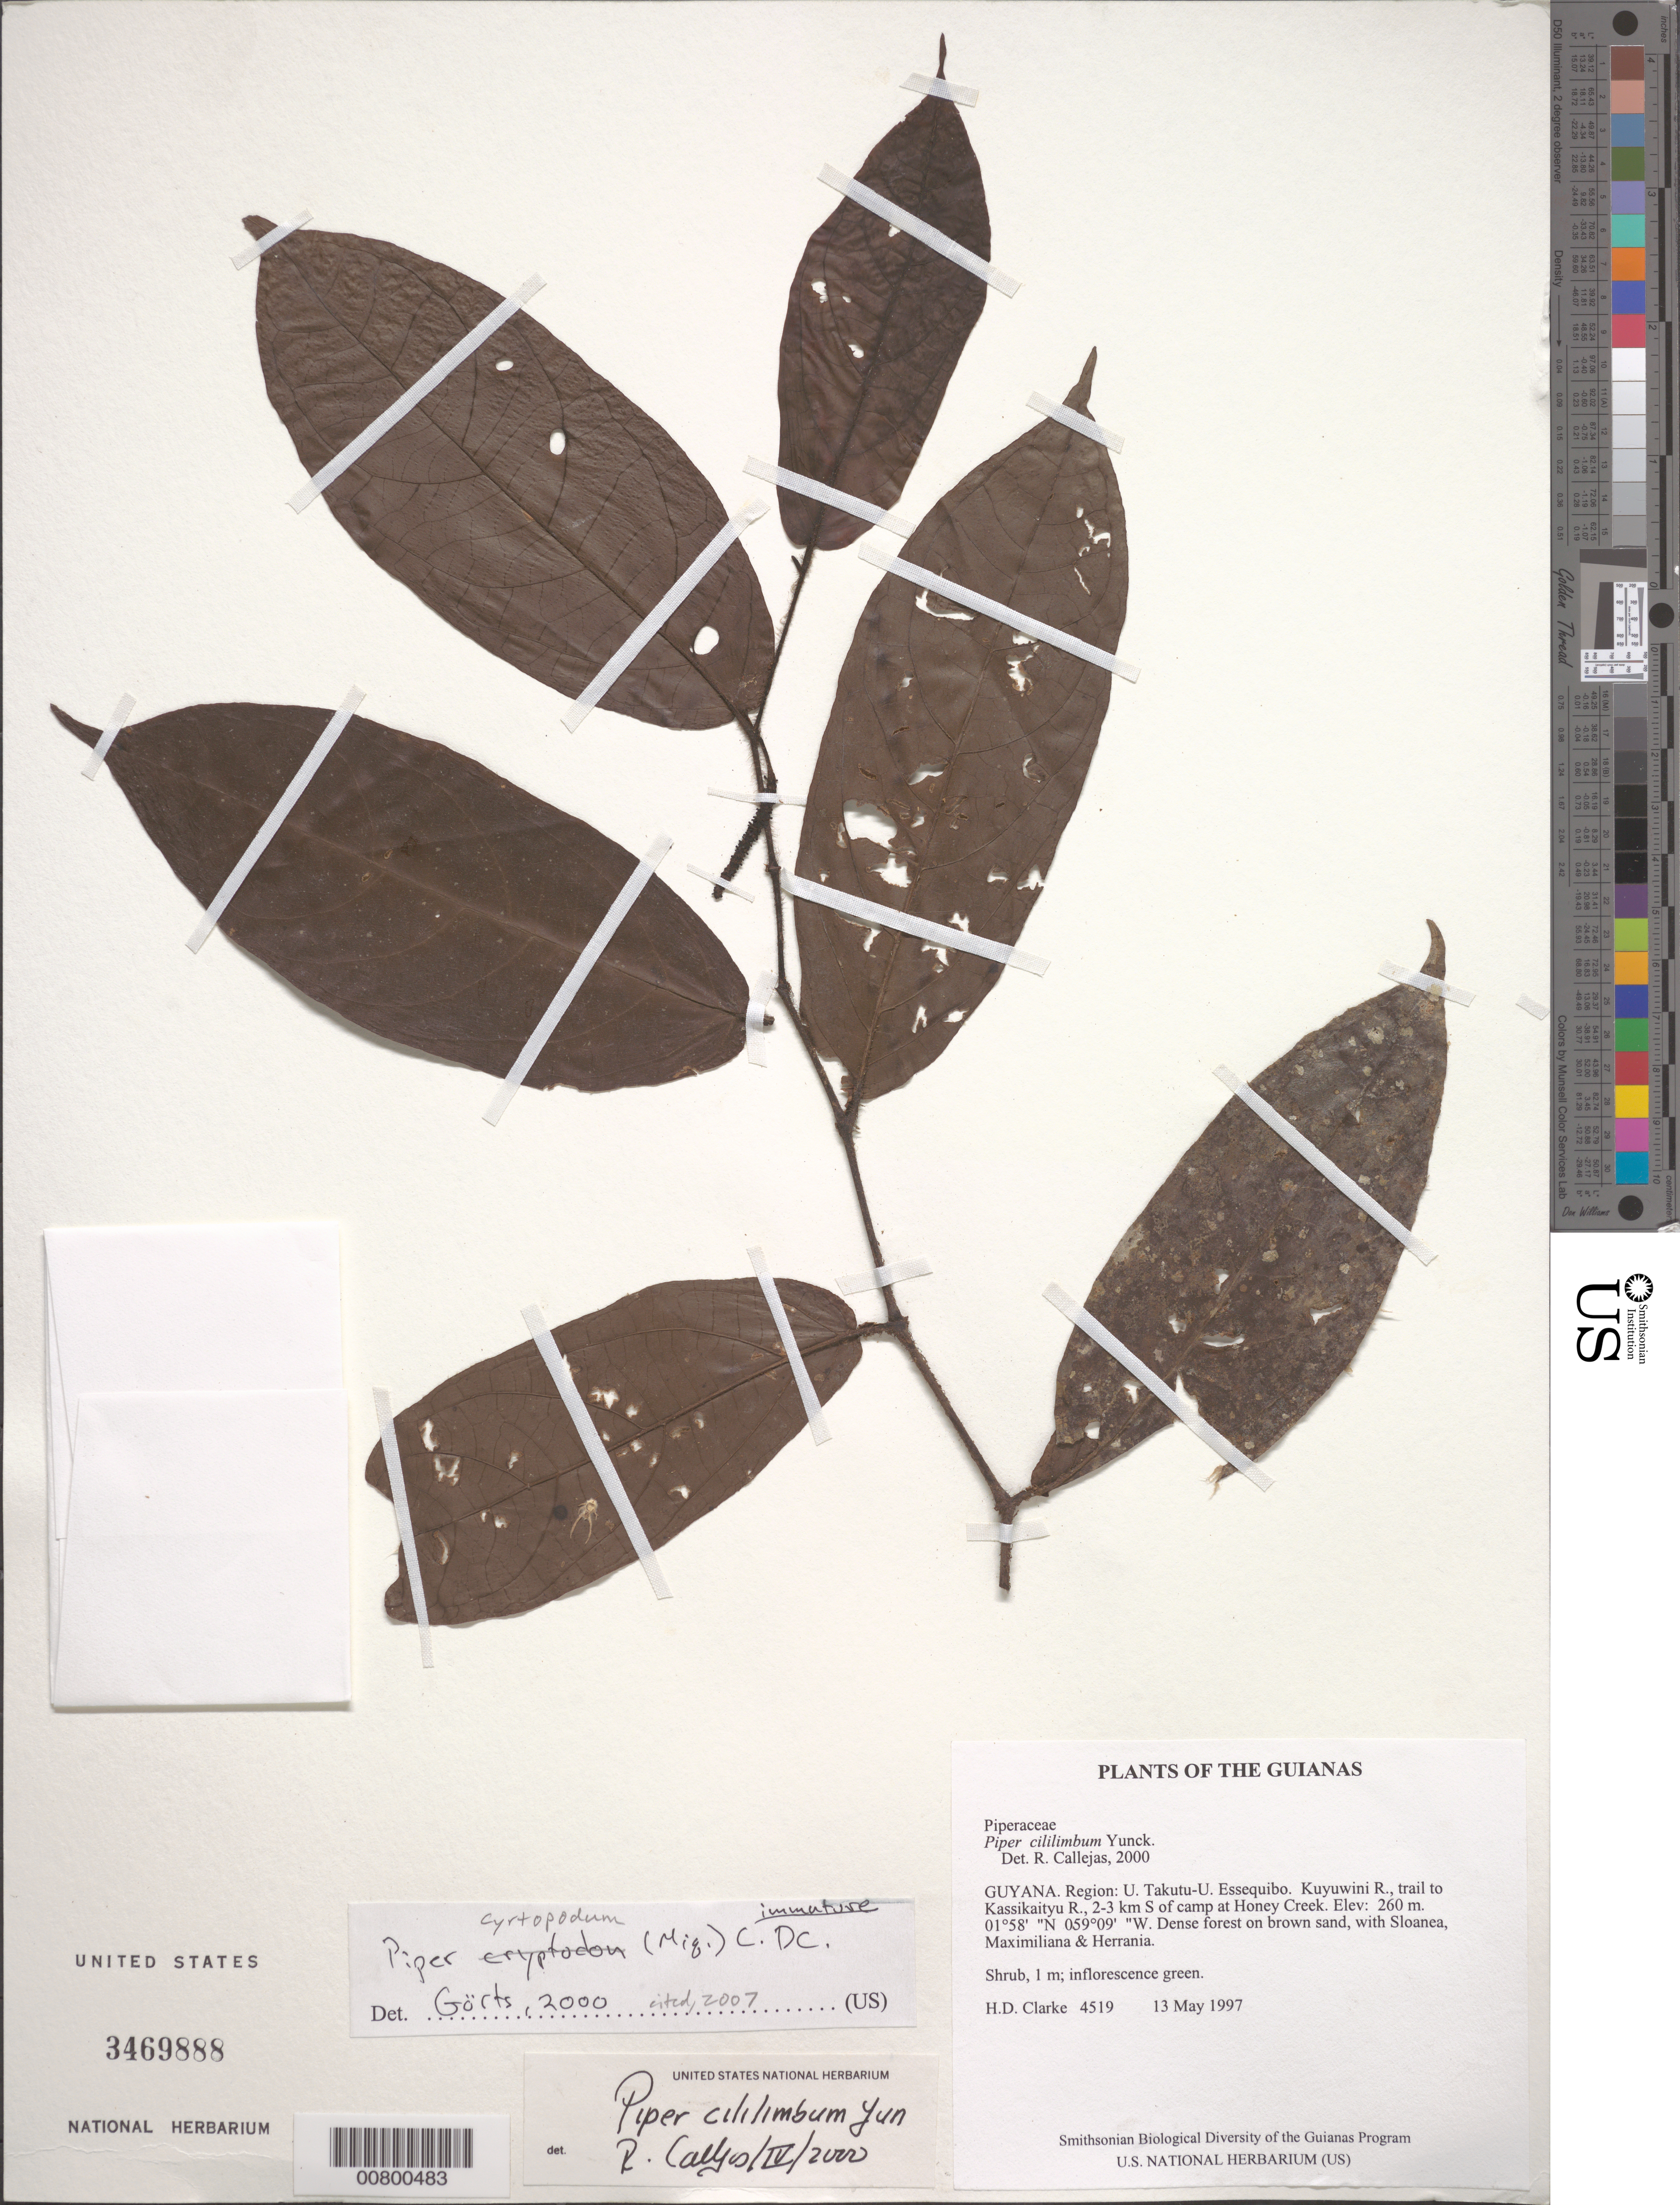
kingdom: Plantae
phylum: Tracheophyta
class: Magnoliopsida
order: Piperales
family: Piperaceae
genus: Piper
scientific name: Piper cililimbum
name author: Yunck.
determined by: Callejas, Ricardo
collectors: H. D. Clarke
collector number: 4519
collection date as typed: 13 May 1997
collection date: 1997-05-13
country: Guyana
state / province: U. Takutu-U. Essequibo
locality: Kuyuwini R., trail to Kassikaityu R., 2-3 km S of camp at Honey Creek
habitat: Dense forest on brown sand, with Sloanea, Maximiliana & Herrania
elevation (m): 260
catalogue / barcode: US 3469888